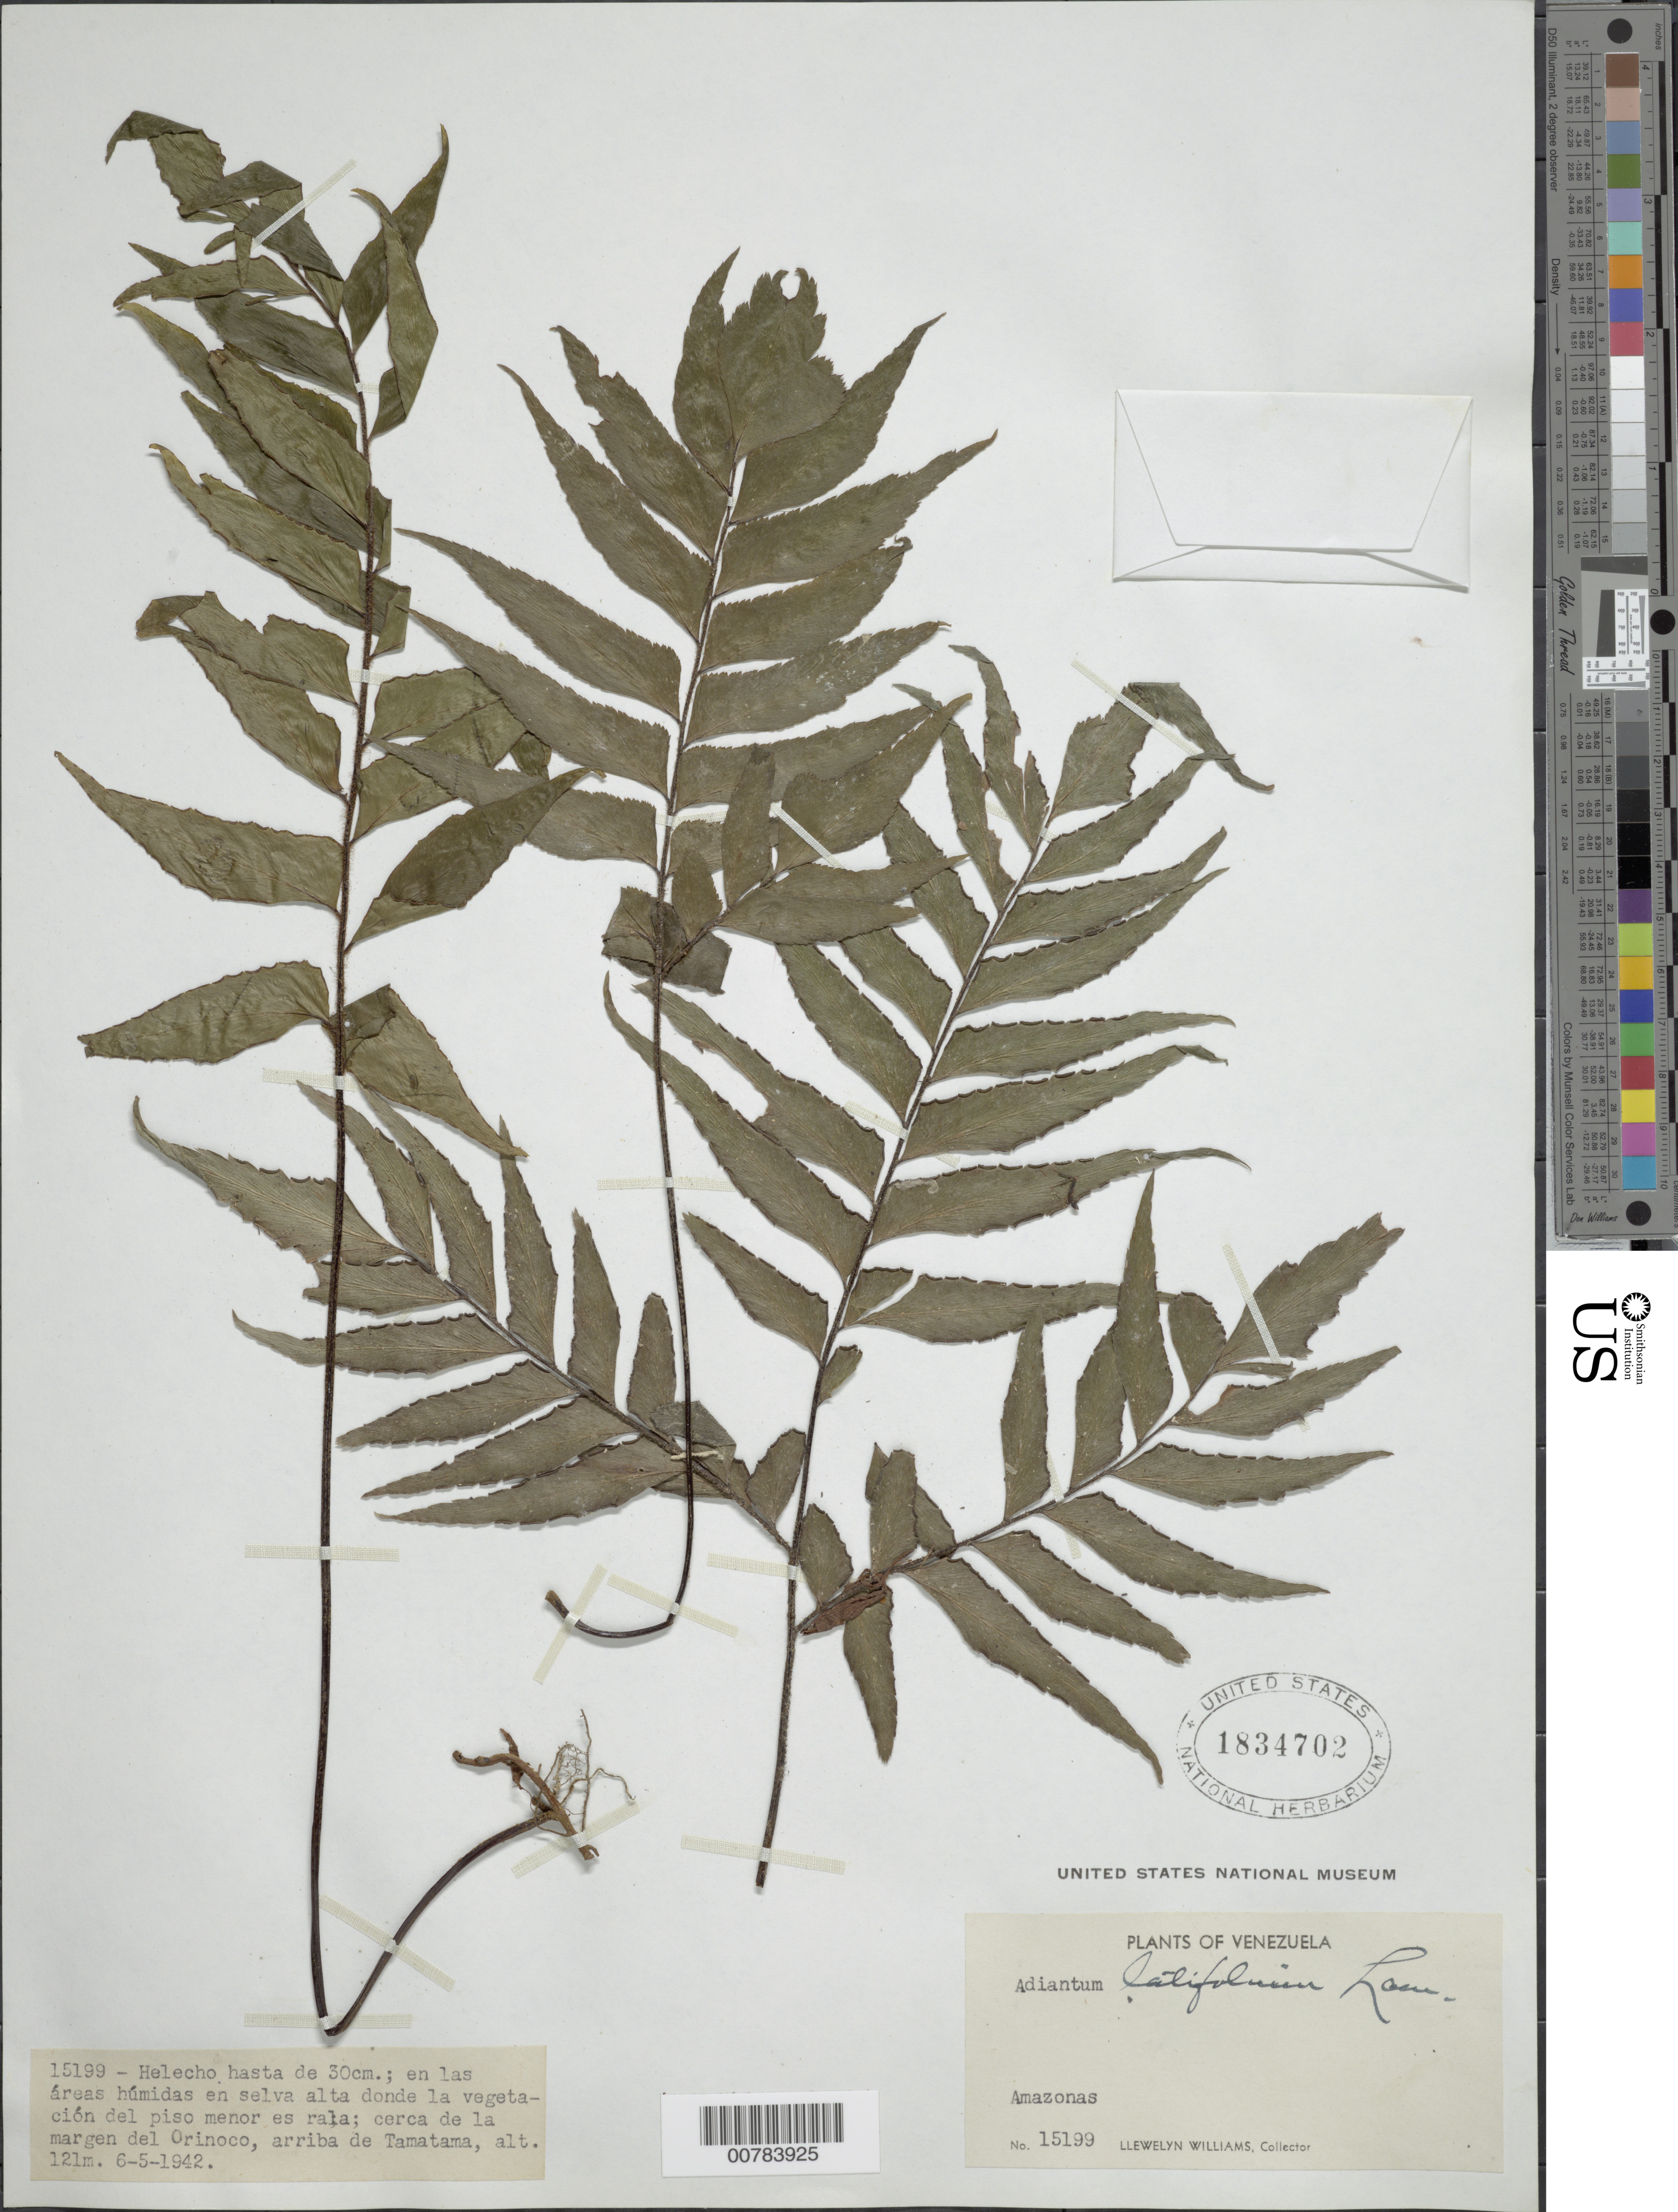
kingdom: Plantae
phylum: Tracheophyta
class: Polypodiopsida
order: Polypodiales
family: Pteridaceae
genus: Adiantum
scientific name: Adiantum latifolium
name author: Lam.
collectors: Ll. Williams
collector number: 15199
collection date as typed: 6-May-42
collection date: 1942-05-06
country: Venezuela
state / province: Amazonas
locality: Tamatama, Alto Río Orinoco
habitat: Areas humidas en selva alta donde la vegetación del piso menor es rala, cerca de la margen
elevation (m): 121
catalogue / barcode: US 1834702